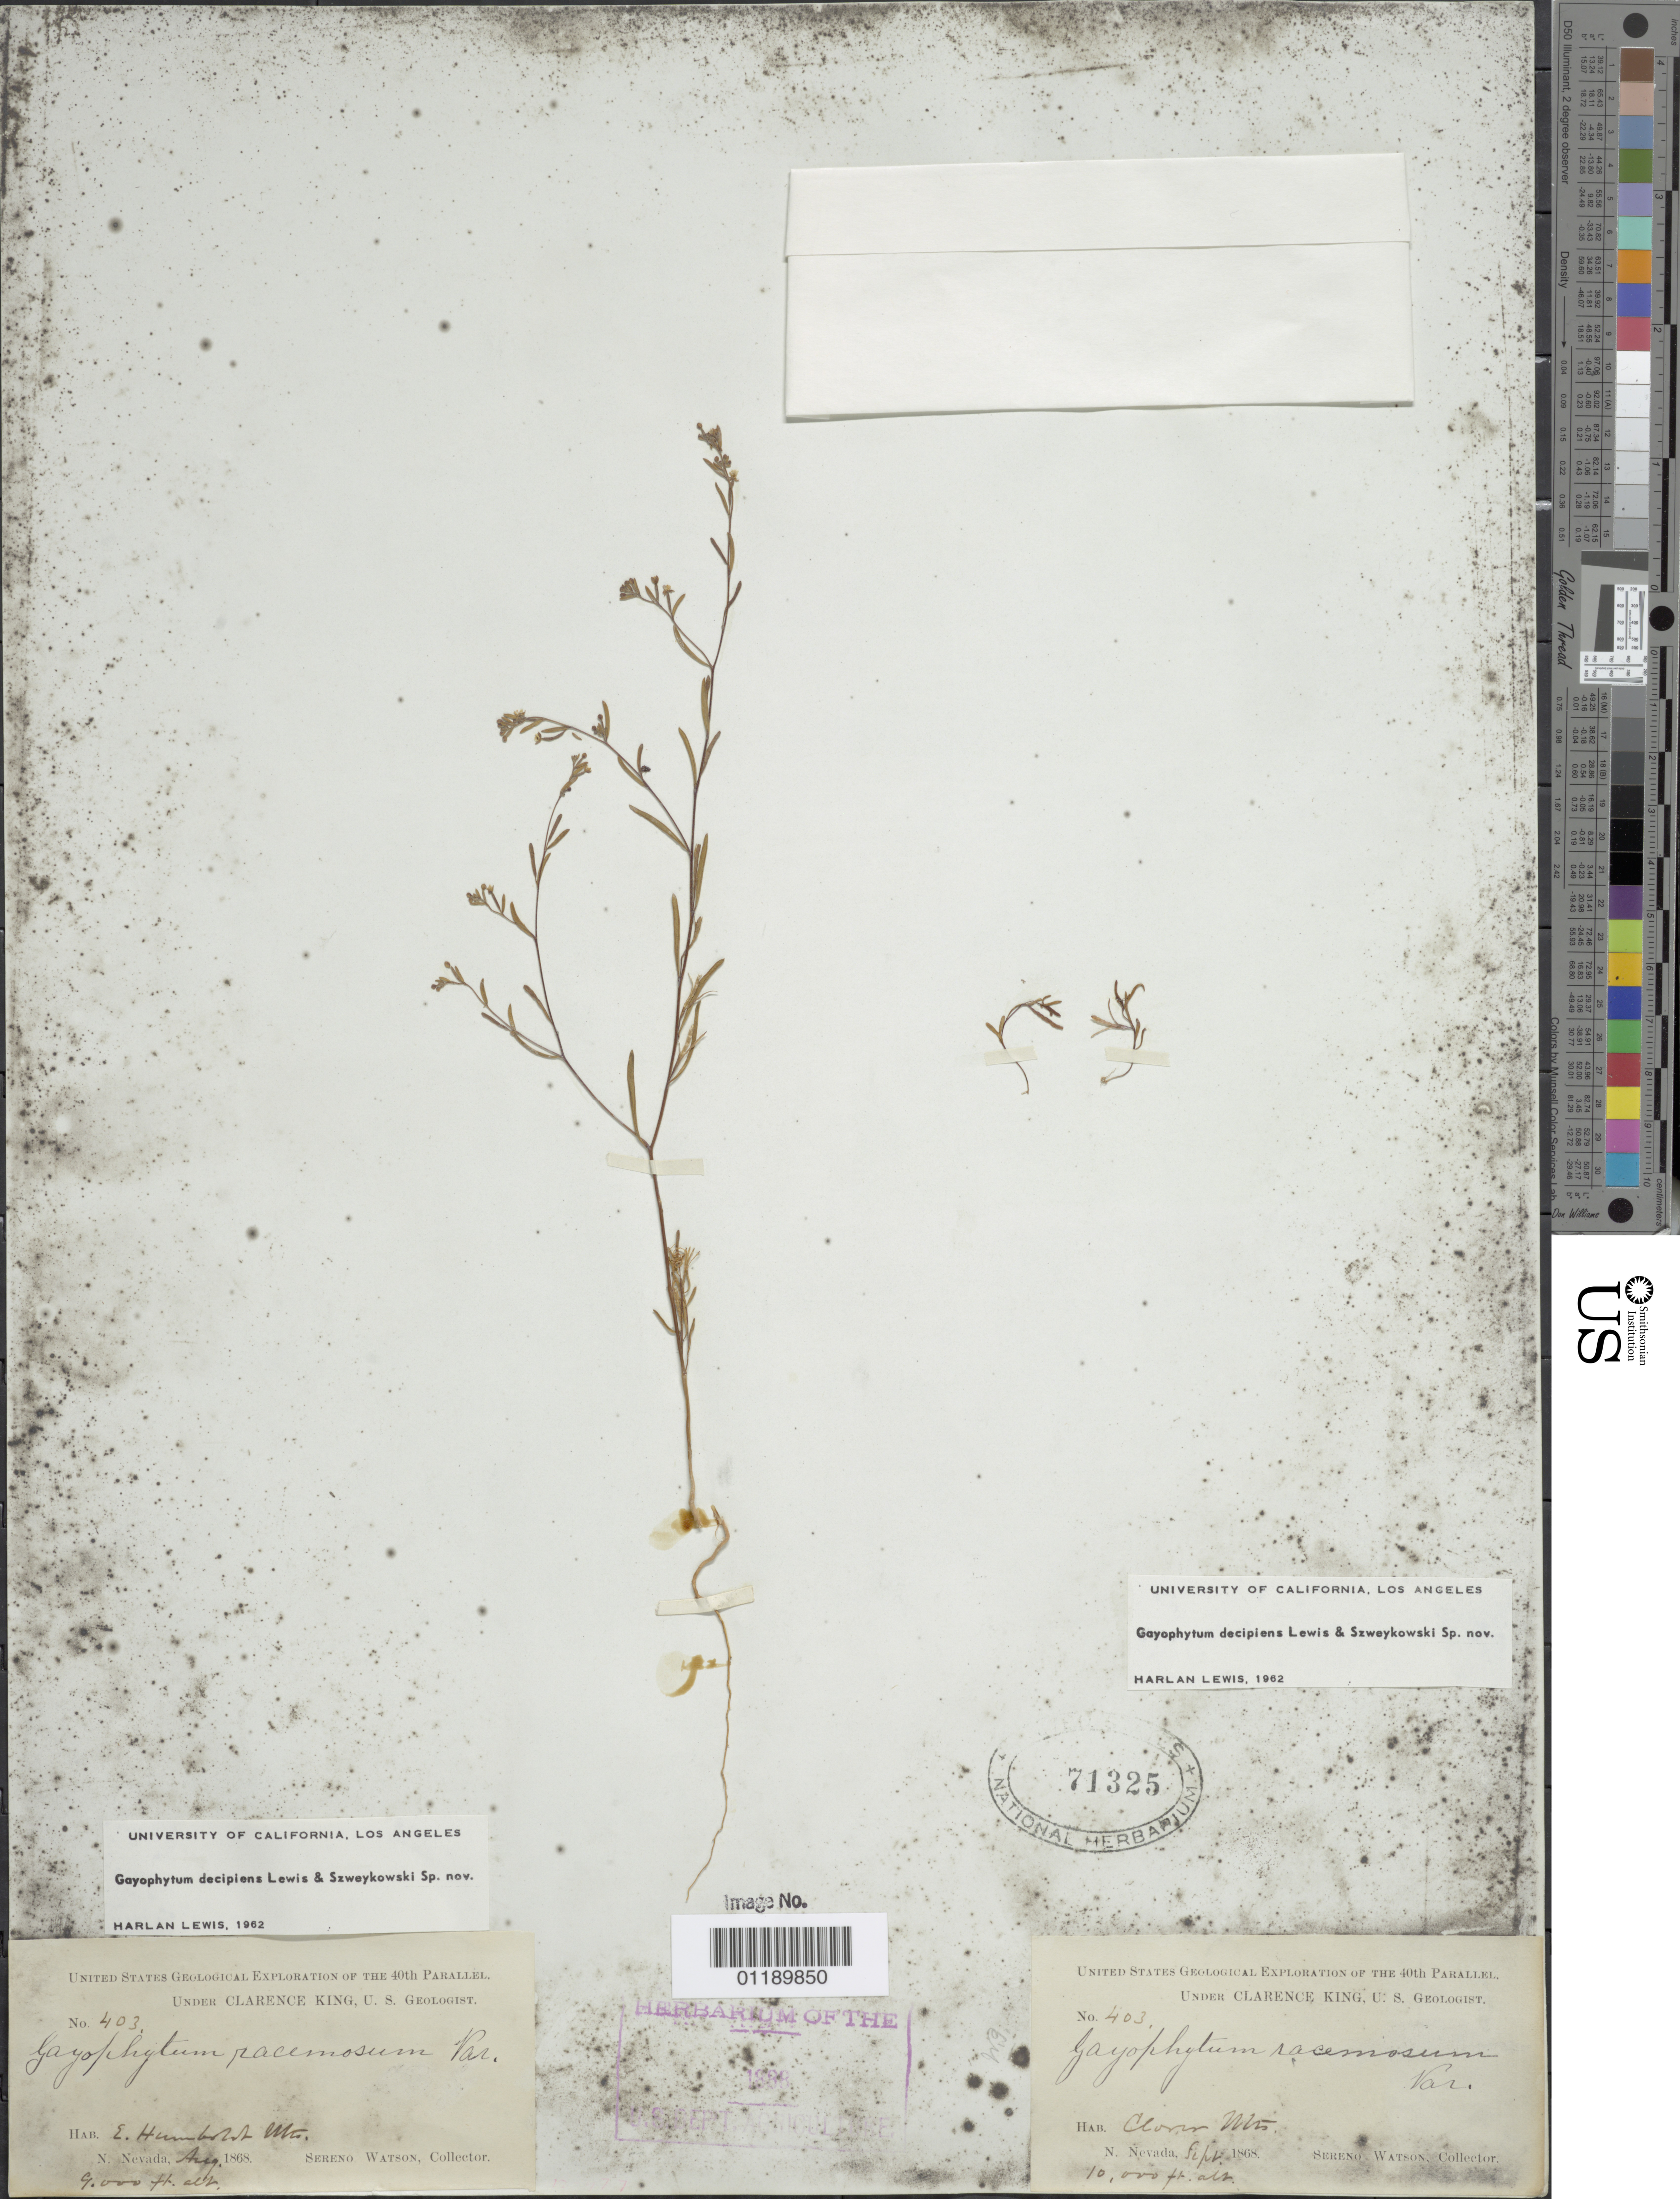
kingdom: Plantae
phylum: Tracheophyta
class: Magnoliopsida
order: Myrtales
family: Onagraceae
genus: Gayophytum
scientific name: Gayophytum decipiens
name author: F. H. Lewis & Szweyk.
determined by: Lewis, H.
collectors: S. Watson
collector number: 403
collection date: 1868-09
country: United States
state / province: Nevada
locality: Clover Mts., N. Nevada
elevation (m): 3048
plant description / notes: There is a second label for Gayophytum decipiens ( col# 403) collected by S. Watson in Aug.1868 at E.Humboldt Mts., N.Nevada, alt. 9000 ft.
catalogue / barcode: US 71325